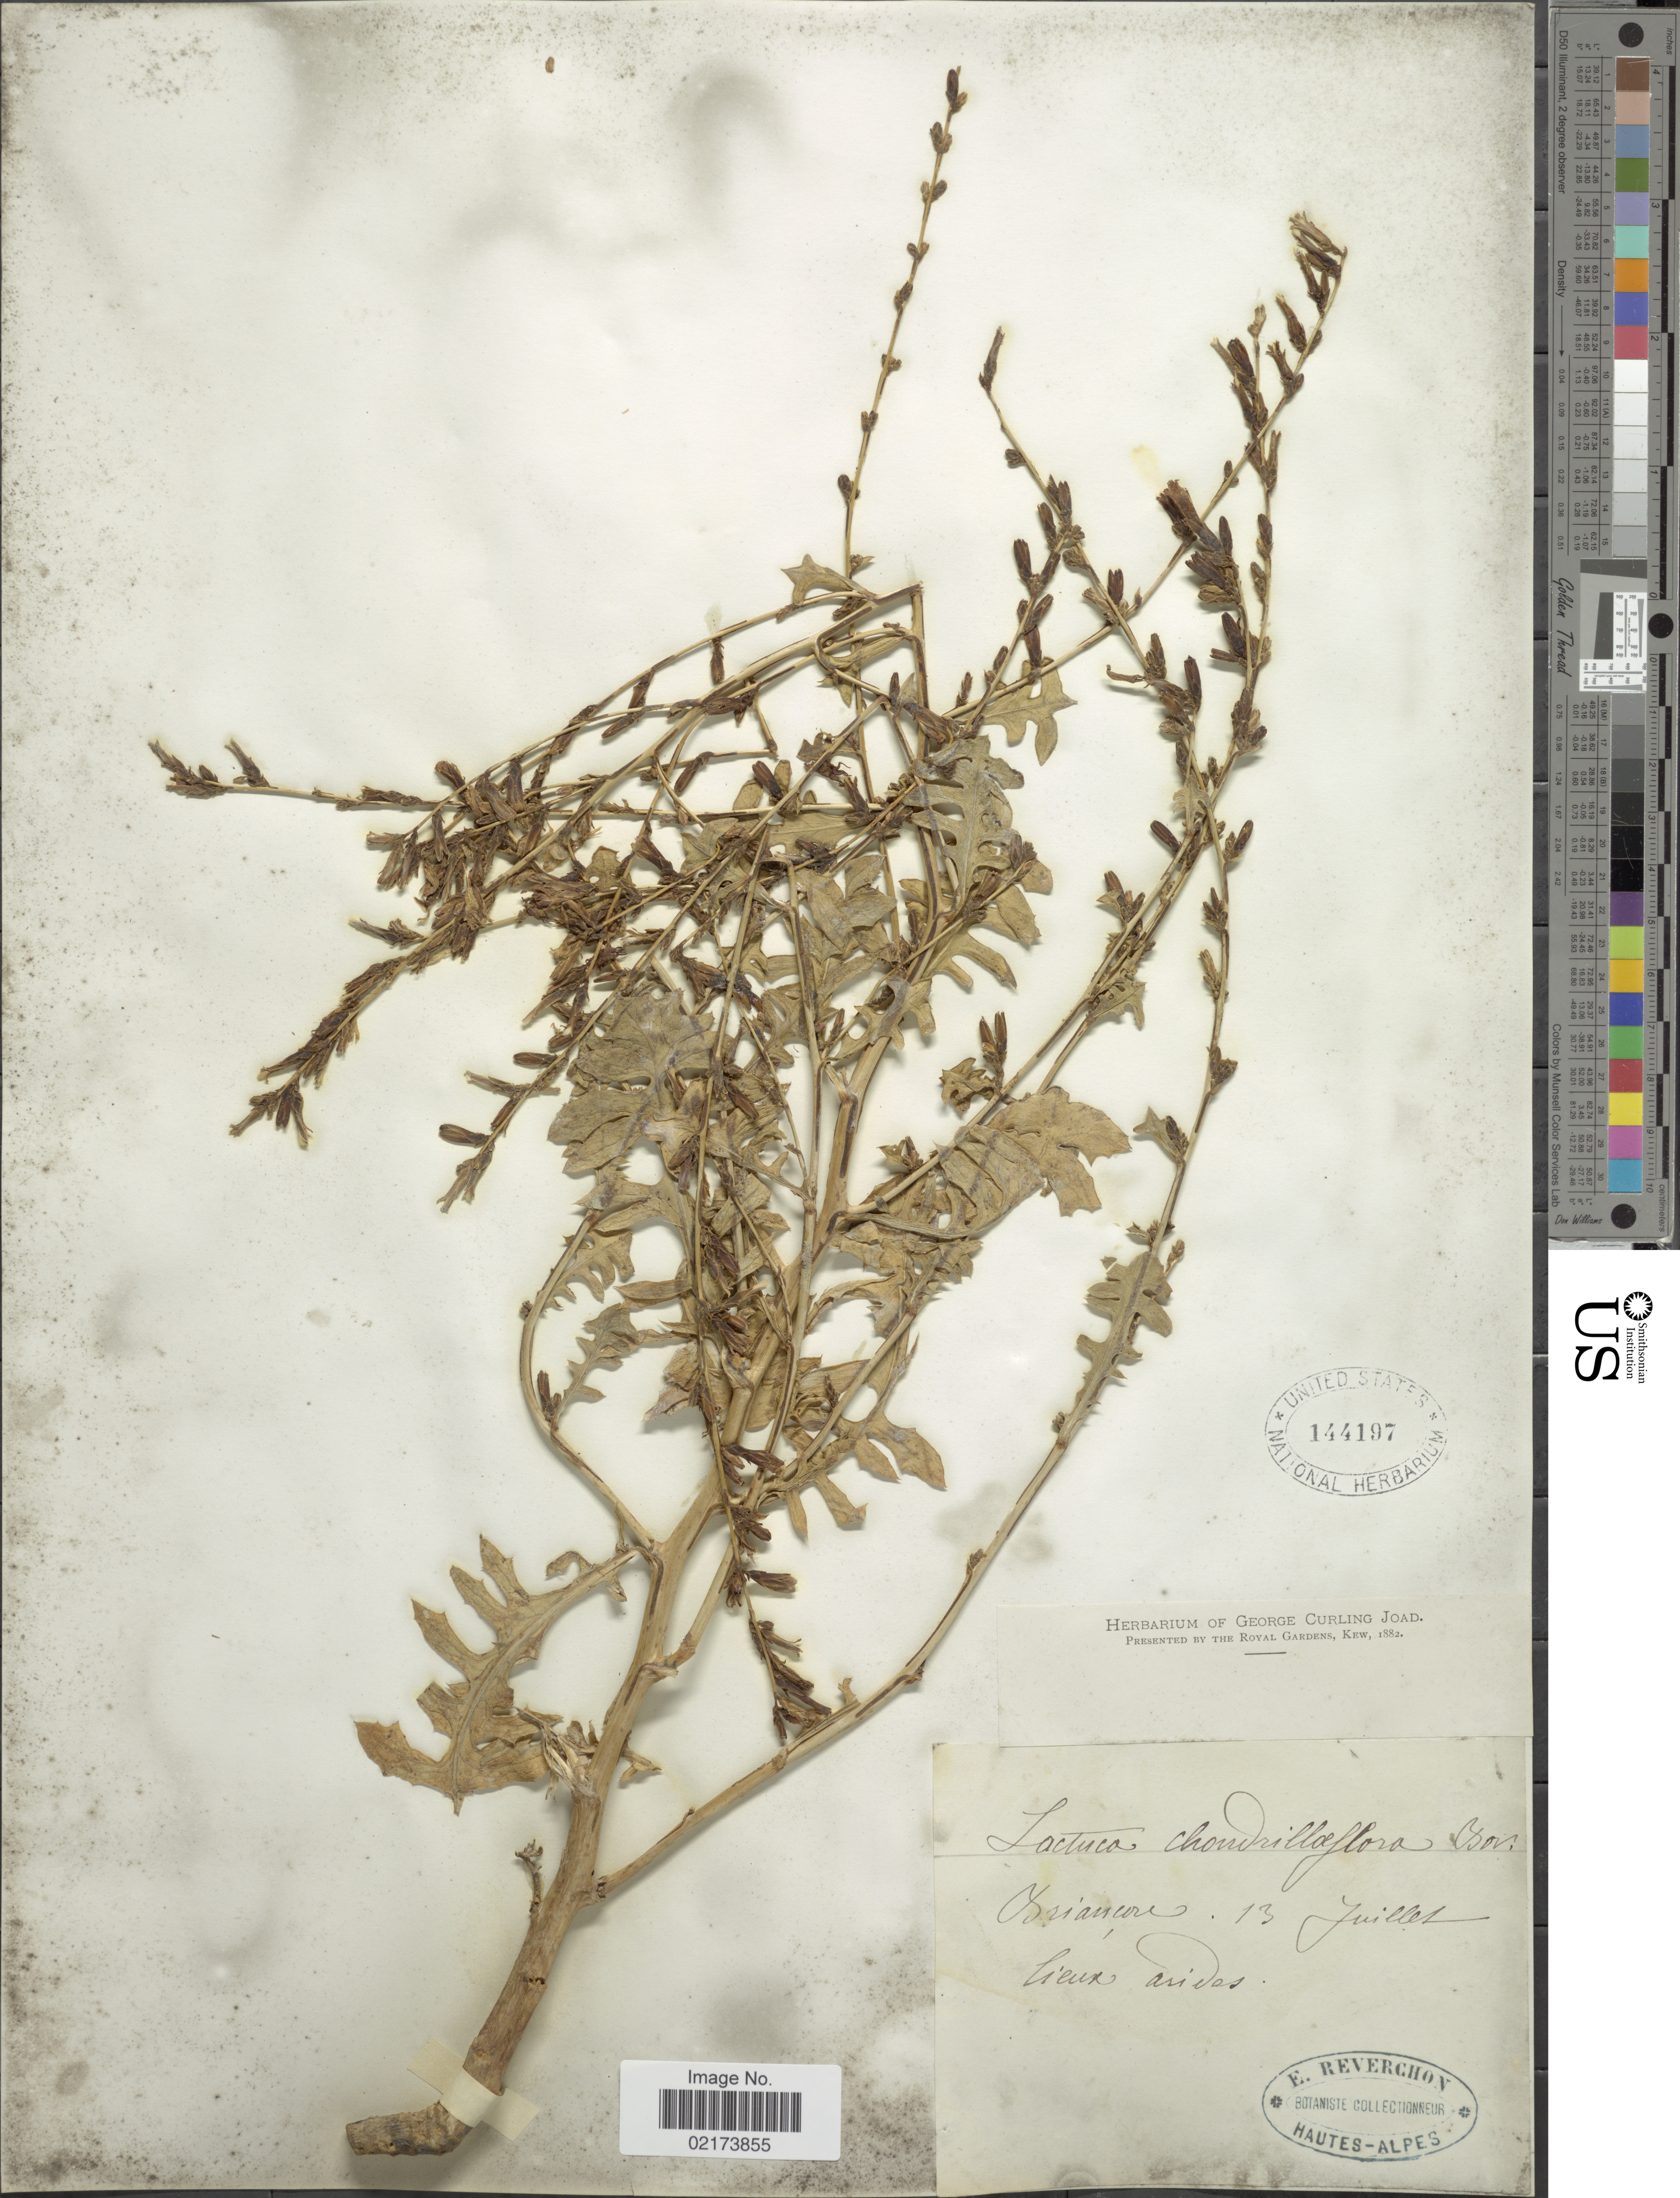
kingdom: Plantae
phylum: Tracheophyta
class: Magnoliopsida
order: Asterales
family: Asteraceae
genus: Lactuca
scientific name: Lactuca viminea subsp. chondrilliflora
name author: (Boreau) St.-Lag.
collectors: E. Reverchon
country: France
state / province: Provence-Alpes-Côte d'Azur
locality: Briançon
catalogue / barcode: US 144197